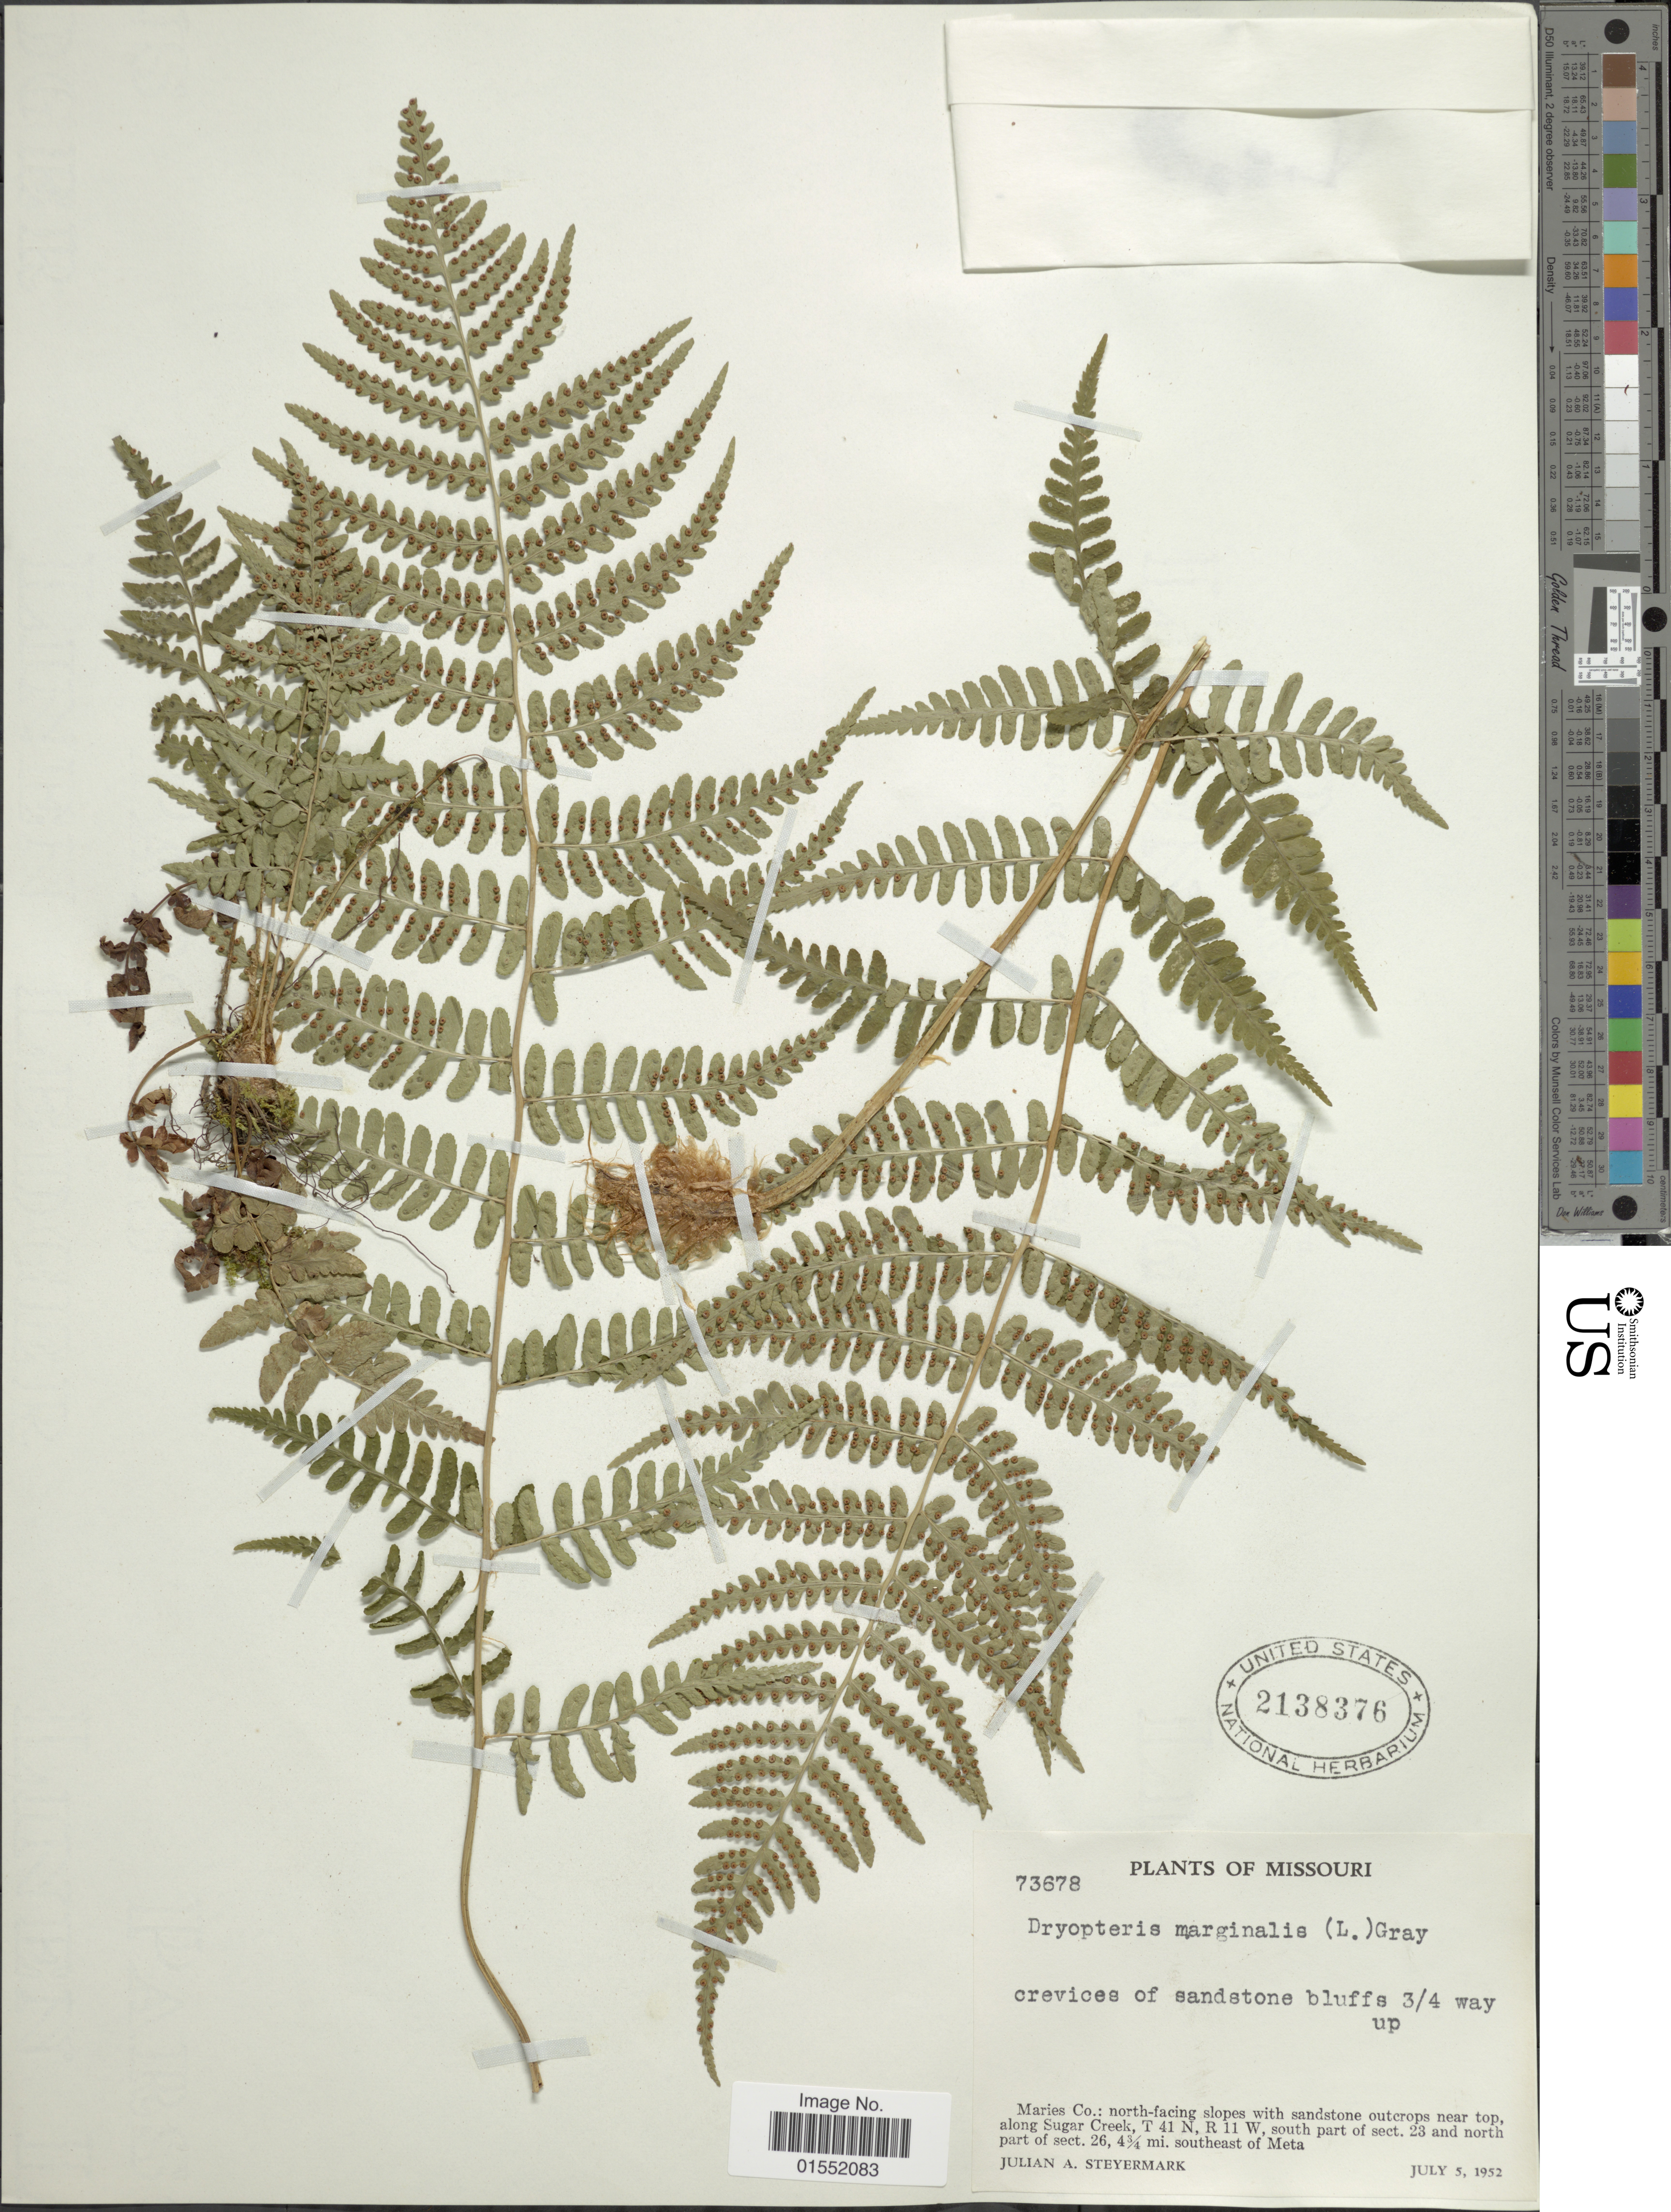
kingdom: Plantae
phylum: Tracheophyta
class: Polypodiopsida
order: Polypodiales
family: Dryopteridaceae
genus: Dryopteris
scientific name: Dryopteris marginalis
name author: (L.) A. Gray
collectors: J. Steyermark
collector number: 73678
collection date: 1952-07-05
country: United States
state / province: Missouri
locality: Crevices of sandstone bluffs ¾ way up, Maries Co.: north-facing slopes with sandstone outcrops near top, along Sugar Creek, T 41 N, R 11 W, south part of sect. 23 and north part of sect. 26, 4¾ mi. southeast of Meta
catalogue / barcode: US 2138376